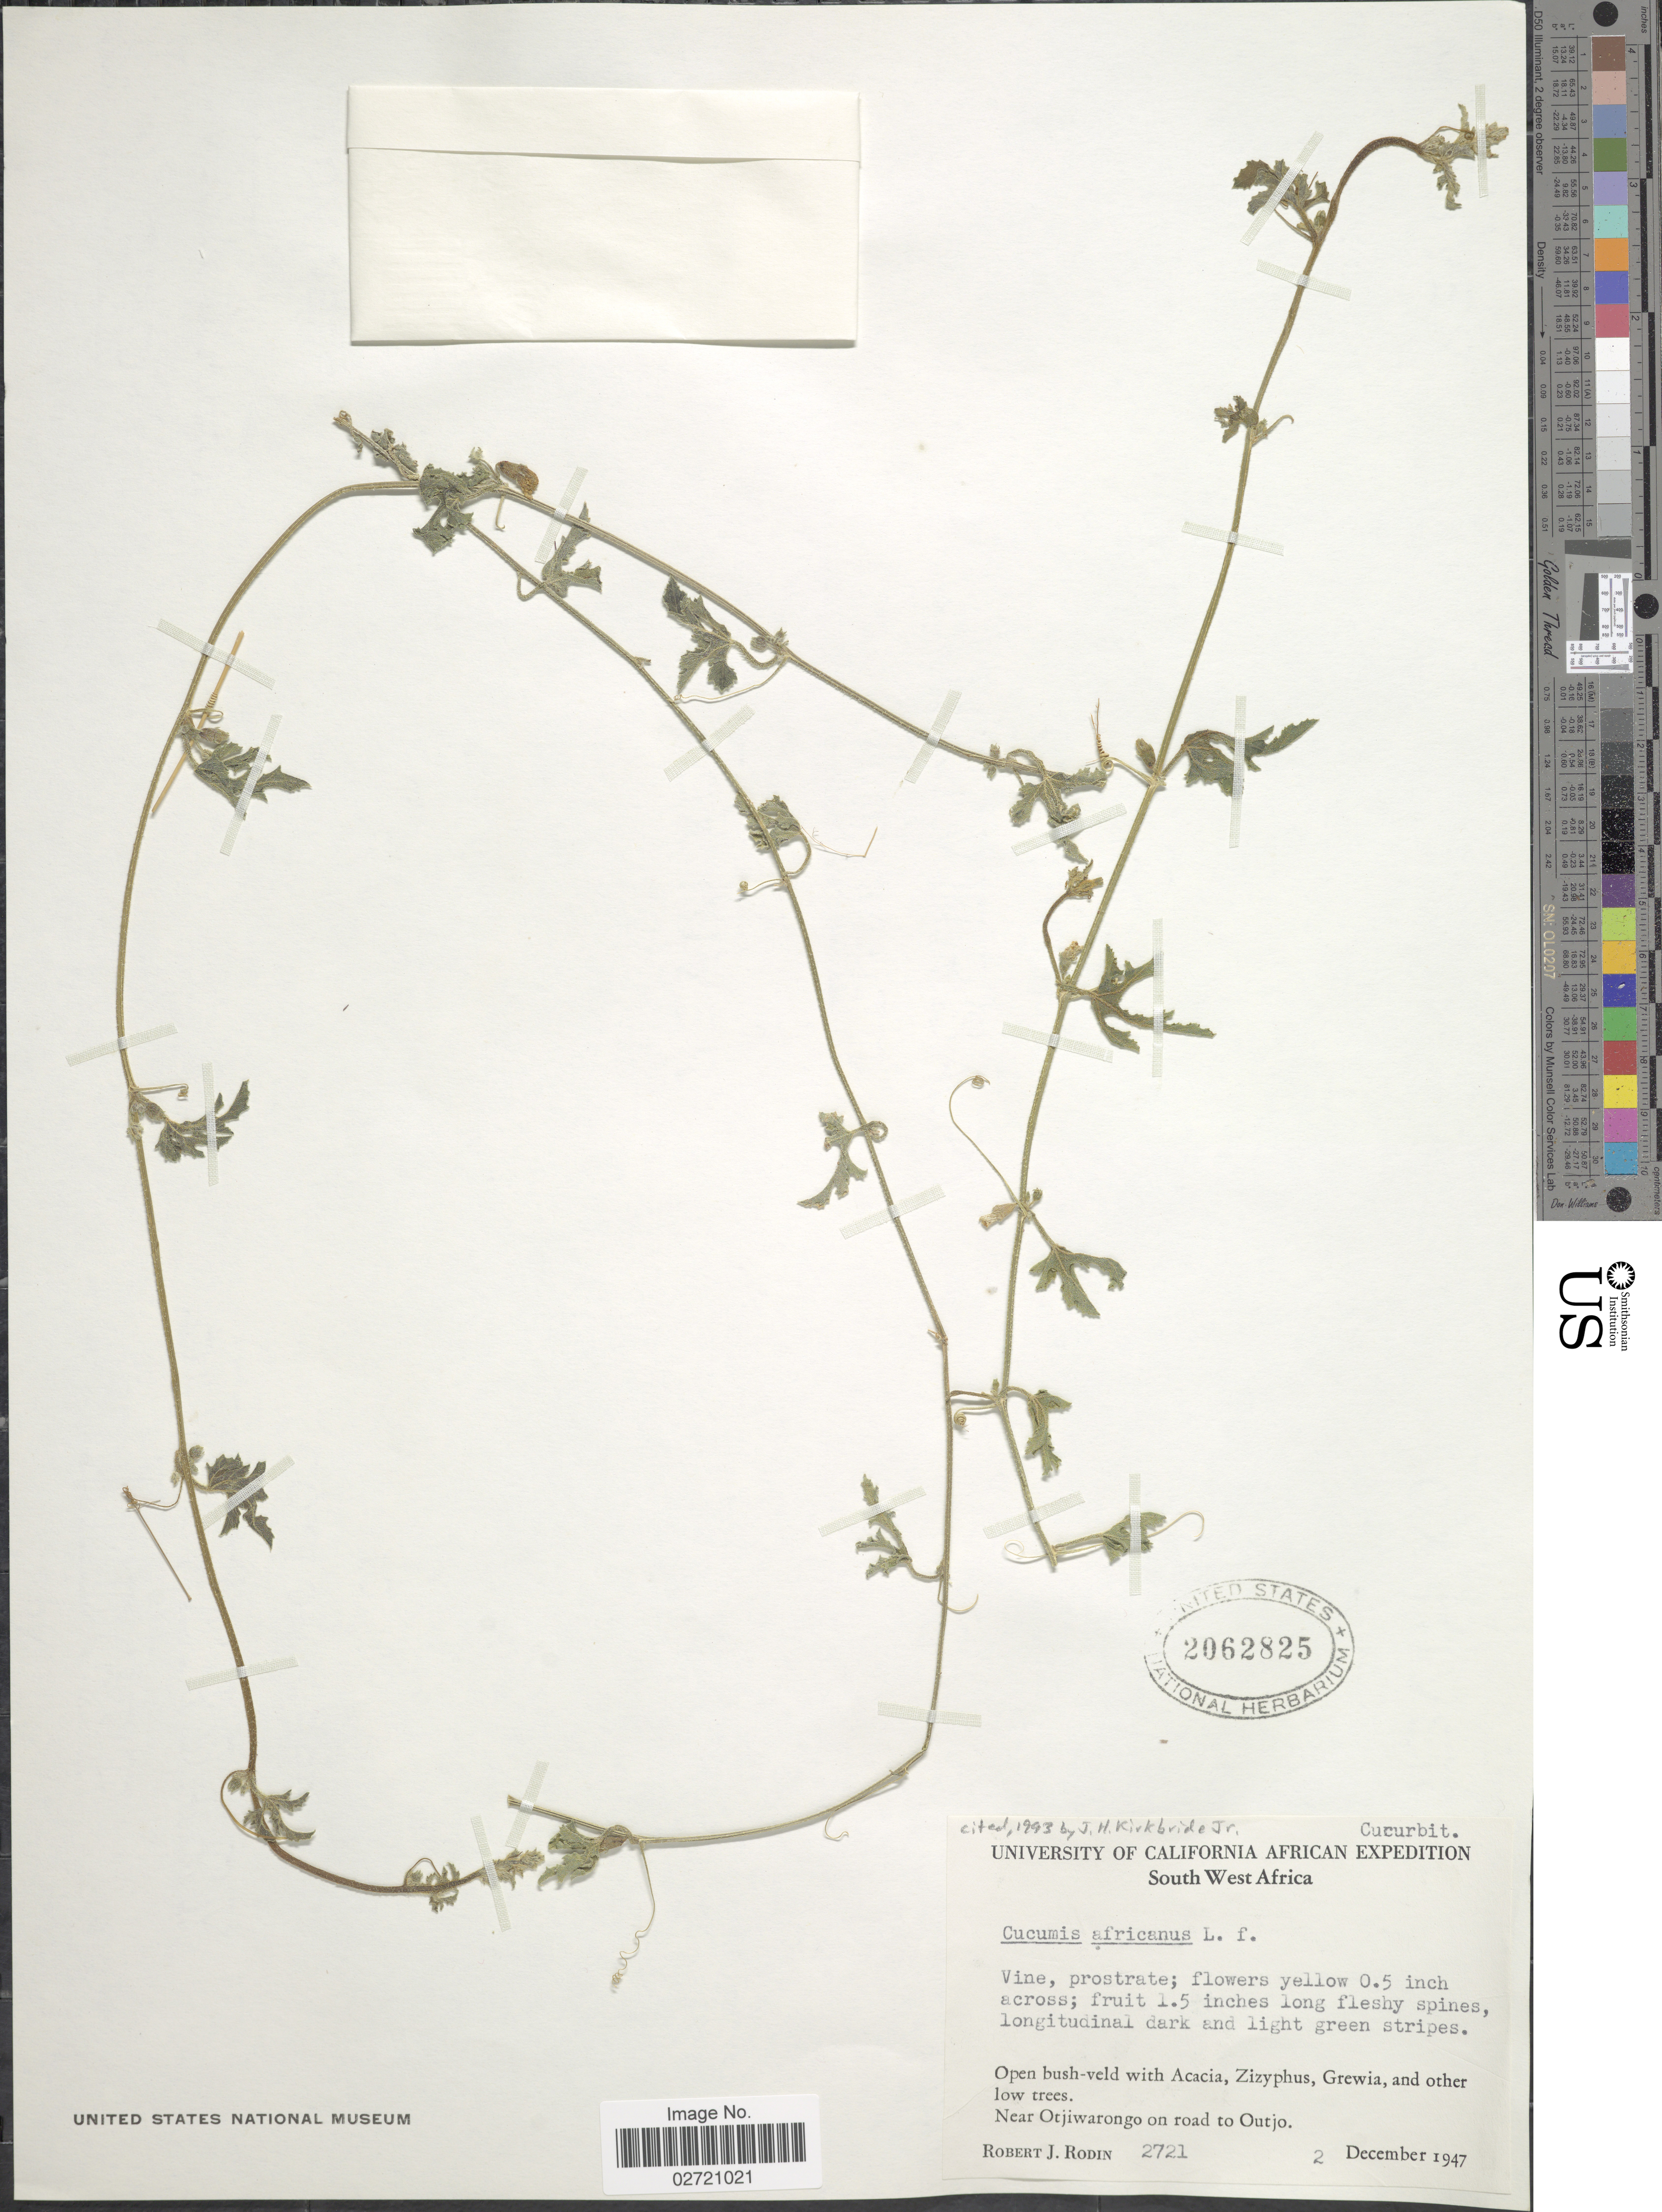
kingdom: Plantae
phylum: Tracheophyta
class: Magnoliopsida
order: Cucurbitales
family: Cucurbitaceae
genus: Cucumis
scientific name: Cucumis africanus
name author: L. f.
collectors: R. J. Rodin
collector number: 2721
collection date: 1947-12-02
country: Namibia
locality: South West Africa. Near Otjiwarongo on road to Outjo.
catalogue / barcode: US 2062825